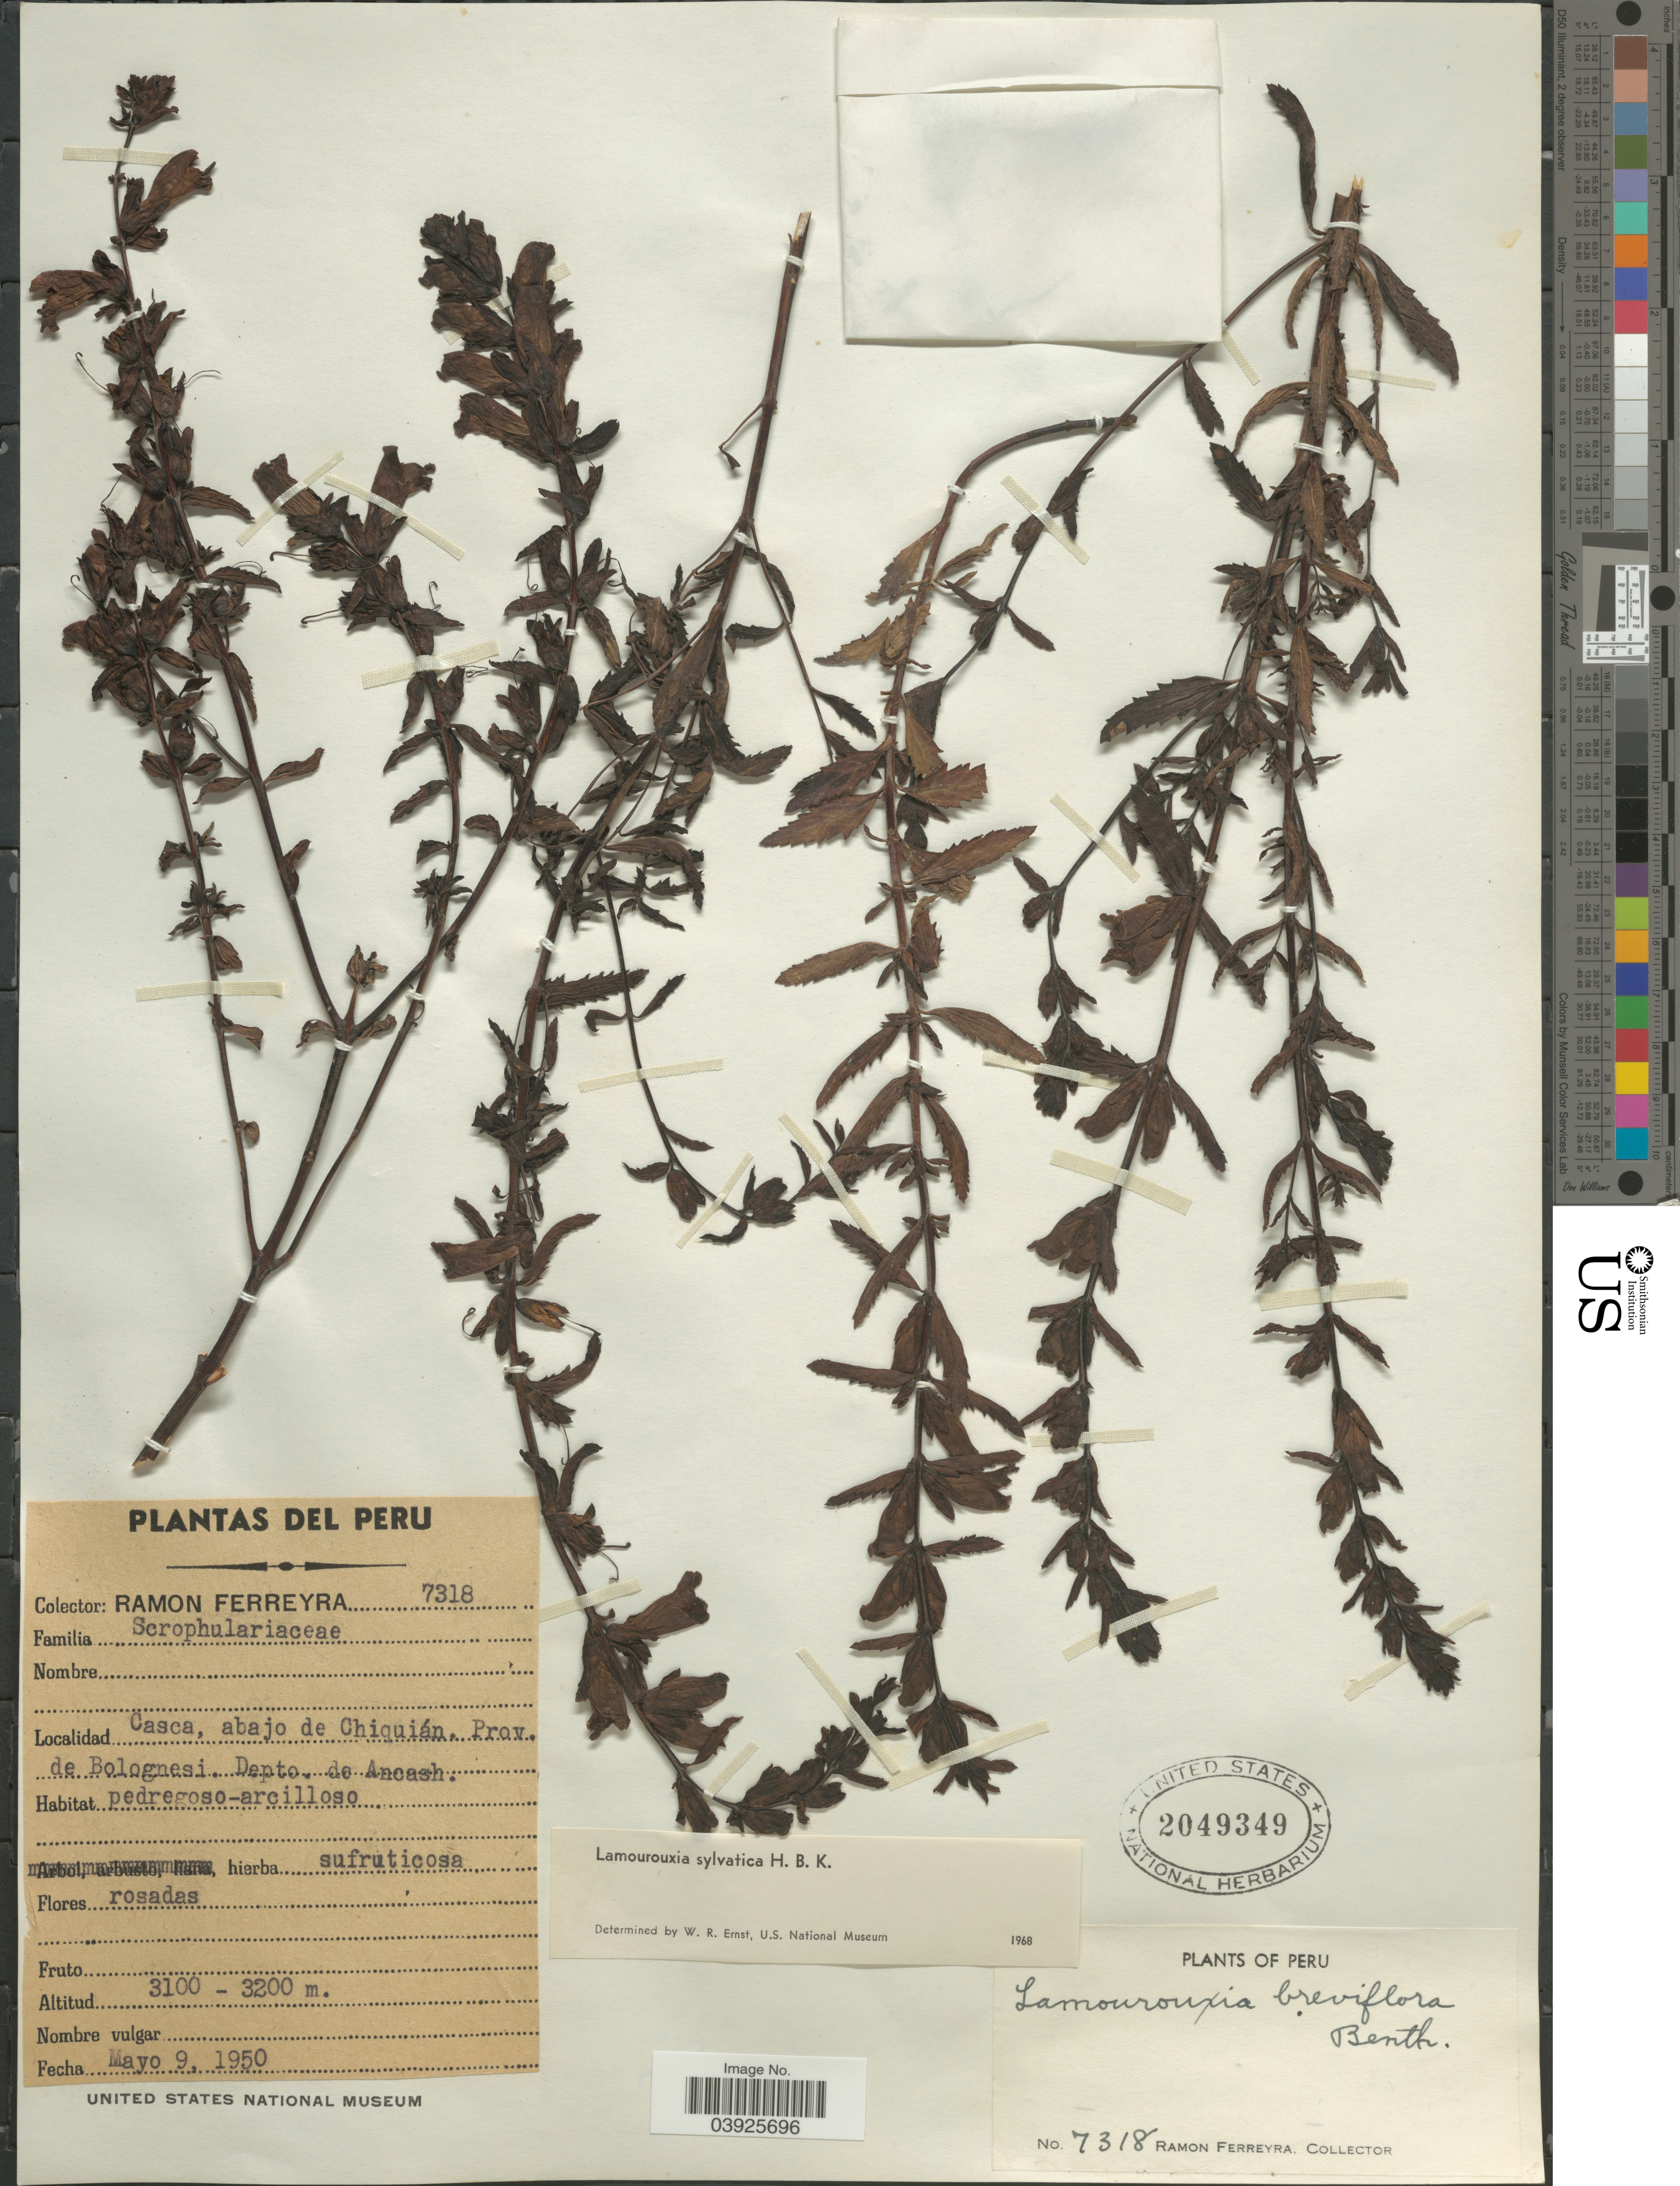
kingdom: Plantae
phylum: Tracheophyta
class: Magnoliopsida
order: Lamiales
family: Orobanchaceae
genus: Lamourouxia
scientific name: Lamourouxia sylvatica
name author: Kunth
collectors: R. A. Ferreyra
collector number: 7318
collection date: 1950-05-09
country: Peru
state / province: Ancash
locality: Casca, abajo de Chiquián. Prov. de Bolognesi. Depto. de Ancash.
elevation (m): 3100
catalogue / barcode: US 2049349